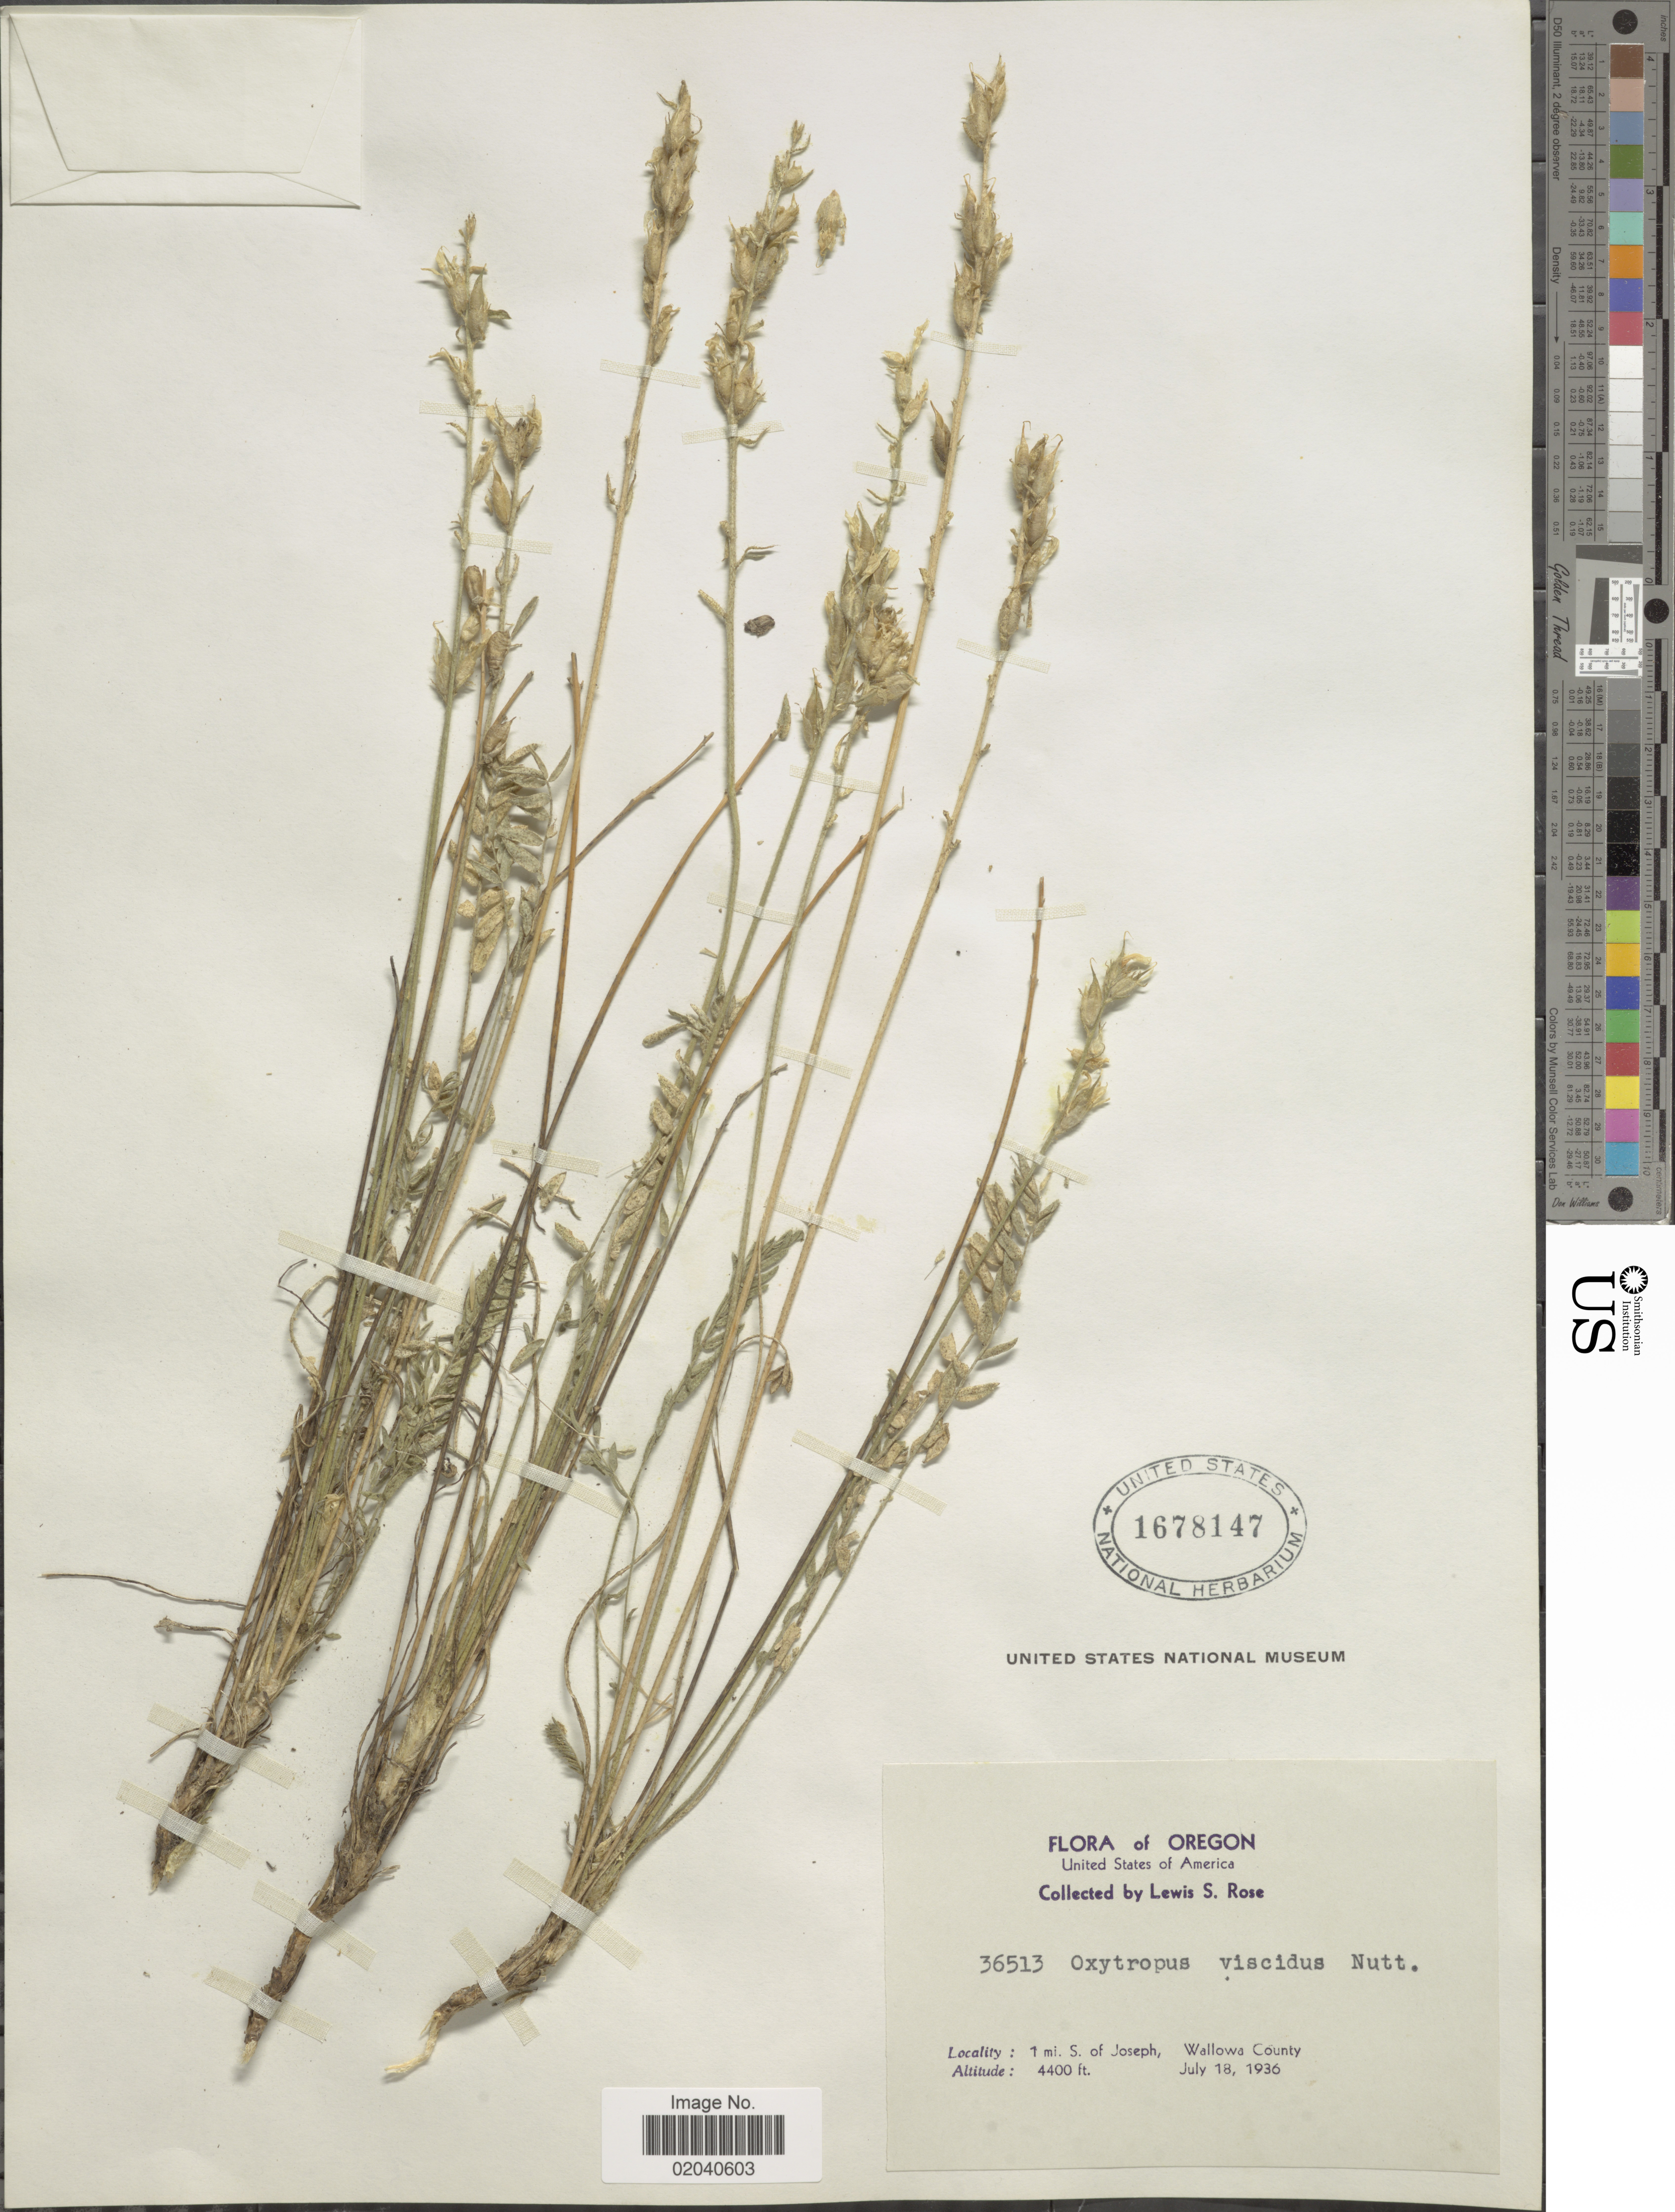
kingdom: Plantae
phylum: Tracheophyta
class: Magnoliopsida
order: Fabales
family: Fabaceae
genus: Oxytropis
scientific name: Oxytropis viscida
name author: Nutt.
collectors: L. S. Rose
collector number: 36513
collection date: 1936-07-18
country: United States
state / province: Oregon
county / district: Wallowa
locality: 1 mi. S of Joseph, Wallowa County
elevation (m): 1341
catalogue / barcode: US 1678147